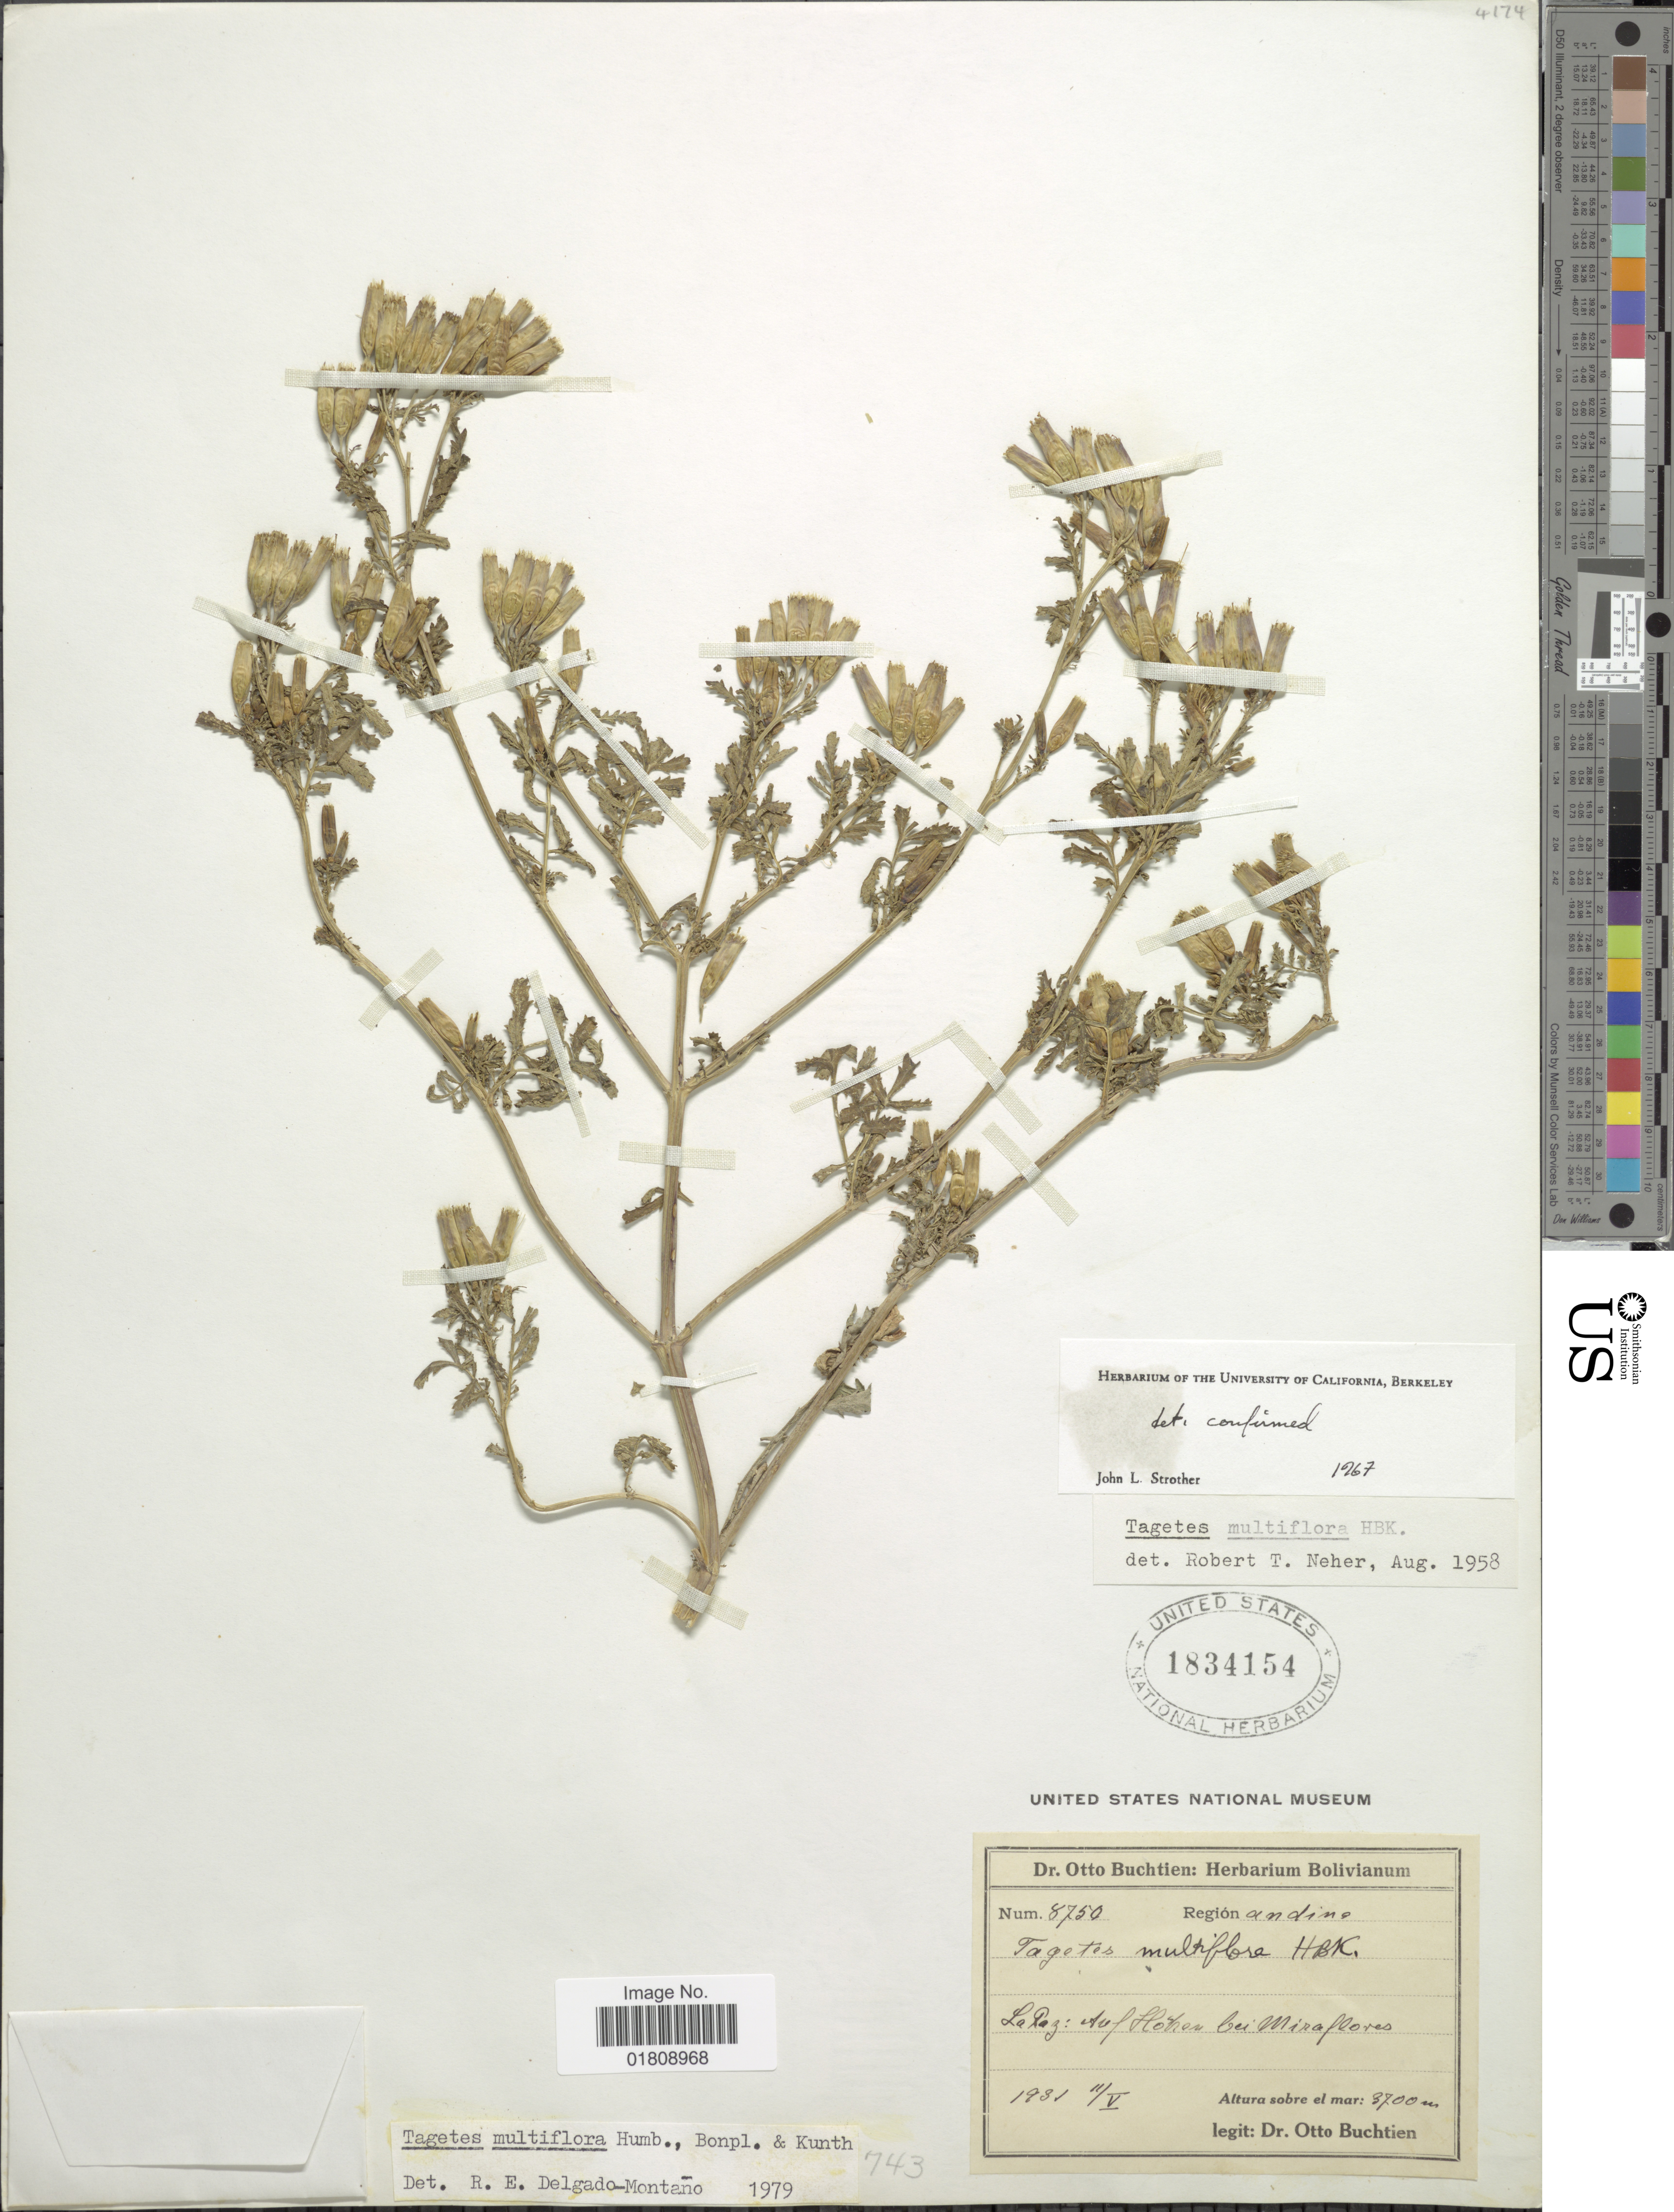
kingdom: Plantae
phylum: Tracheophyta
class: Magnoliopsida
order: Asterales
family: Asteraceae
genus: Tagetes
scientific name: Tagetes multiflora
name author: Kunth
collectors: O. Buchtien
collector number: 8750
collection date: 1931-05-11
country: Bolivia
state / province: La Paz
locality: Auf Hohen bei Miraflores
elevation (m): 3700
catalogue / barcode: US 1834154